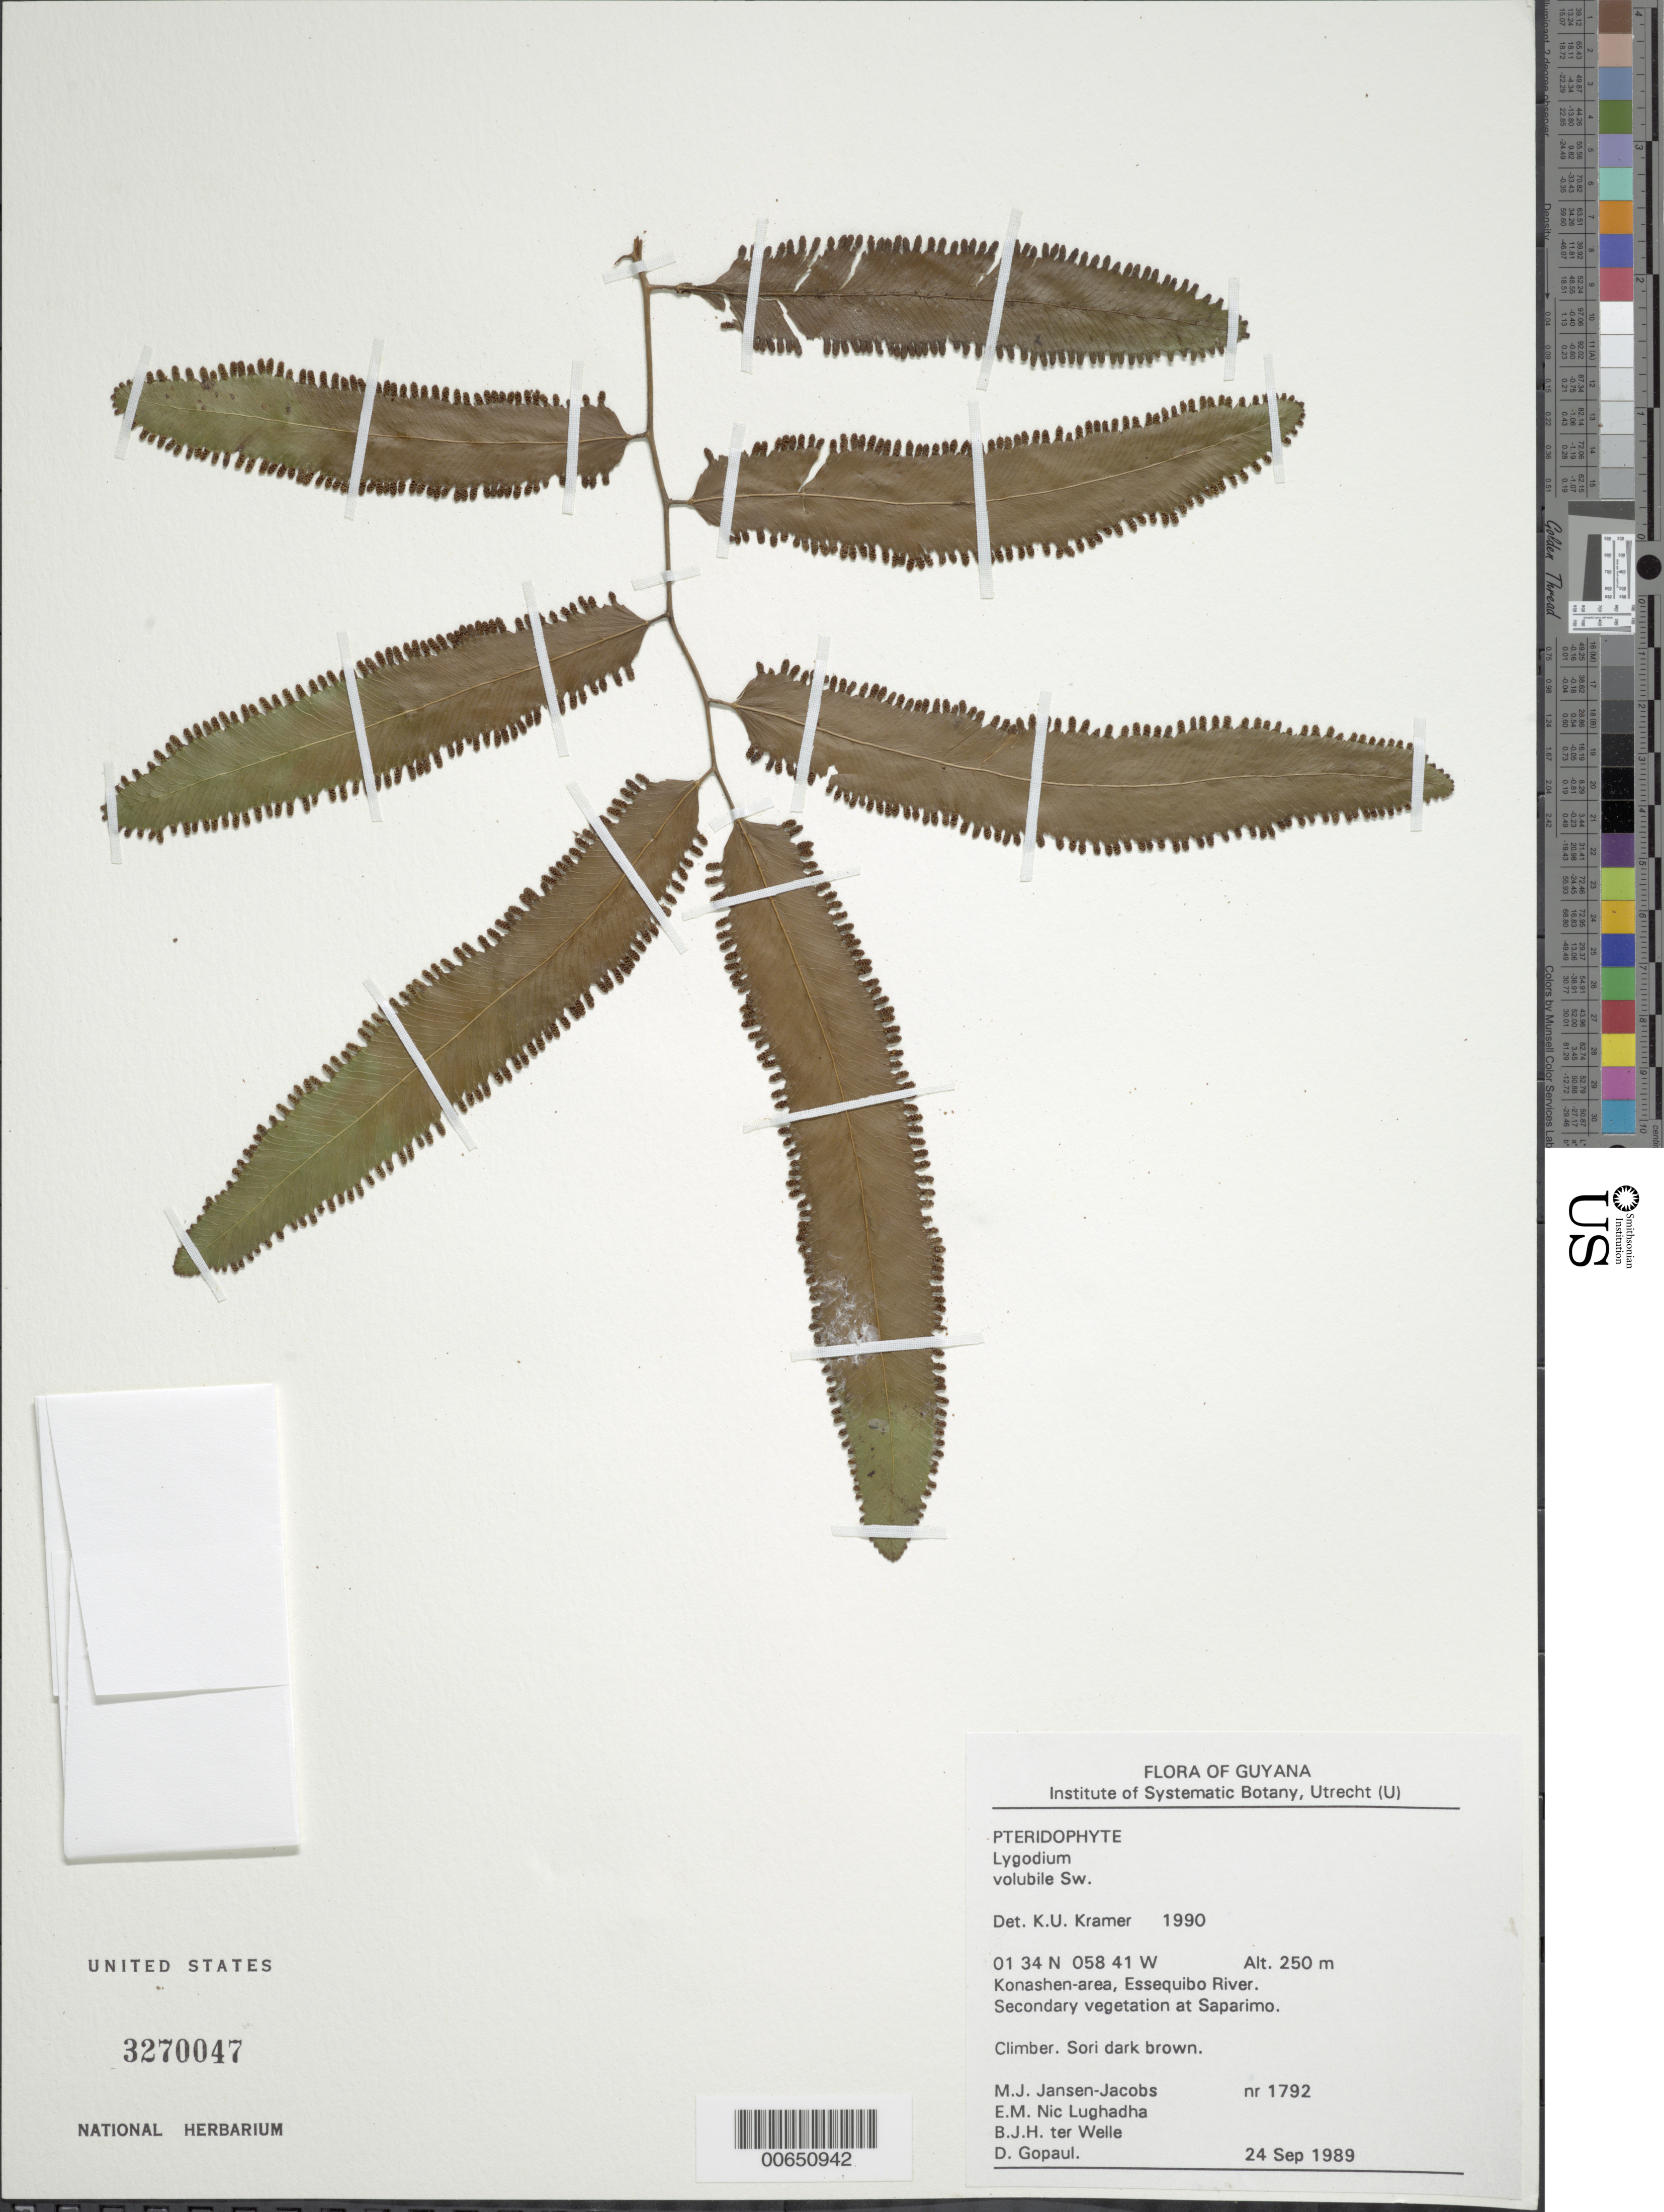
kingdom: Plantae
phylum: Tracheophyta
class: Polypodiopsida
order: Schizaeales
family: Lygodiaceae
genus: Lygodium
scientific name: Lygodium volubile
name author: Sw.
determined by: Kramer, K. U.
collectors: M. J. Jansen-Jacobs, E. Nic Lughadha, B. Welle & D. Gopaul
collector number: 1792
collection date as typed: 24-Sep-89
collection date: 1989-09-24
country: Guyana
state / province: U. Takutu-U. Essequibo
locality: Konashen-area, Essequibo River at Saparimo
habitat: Secondary vegetation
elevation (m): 250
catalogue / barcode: US 3270047